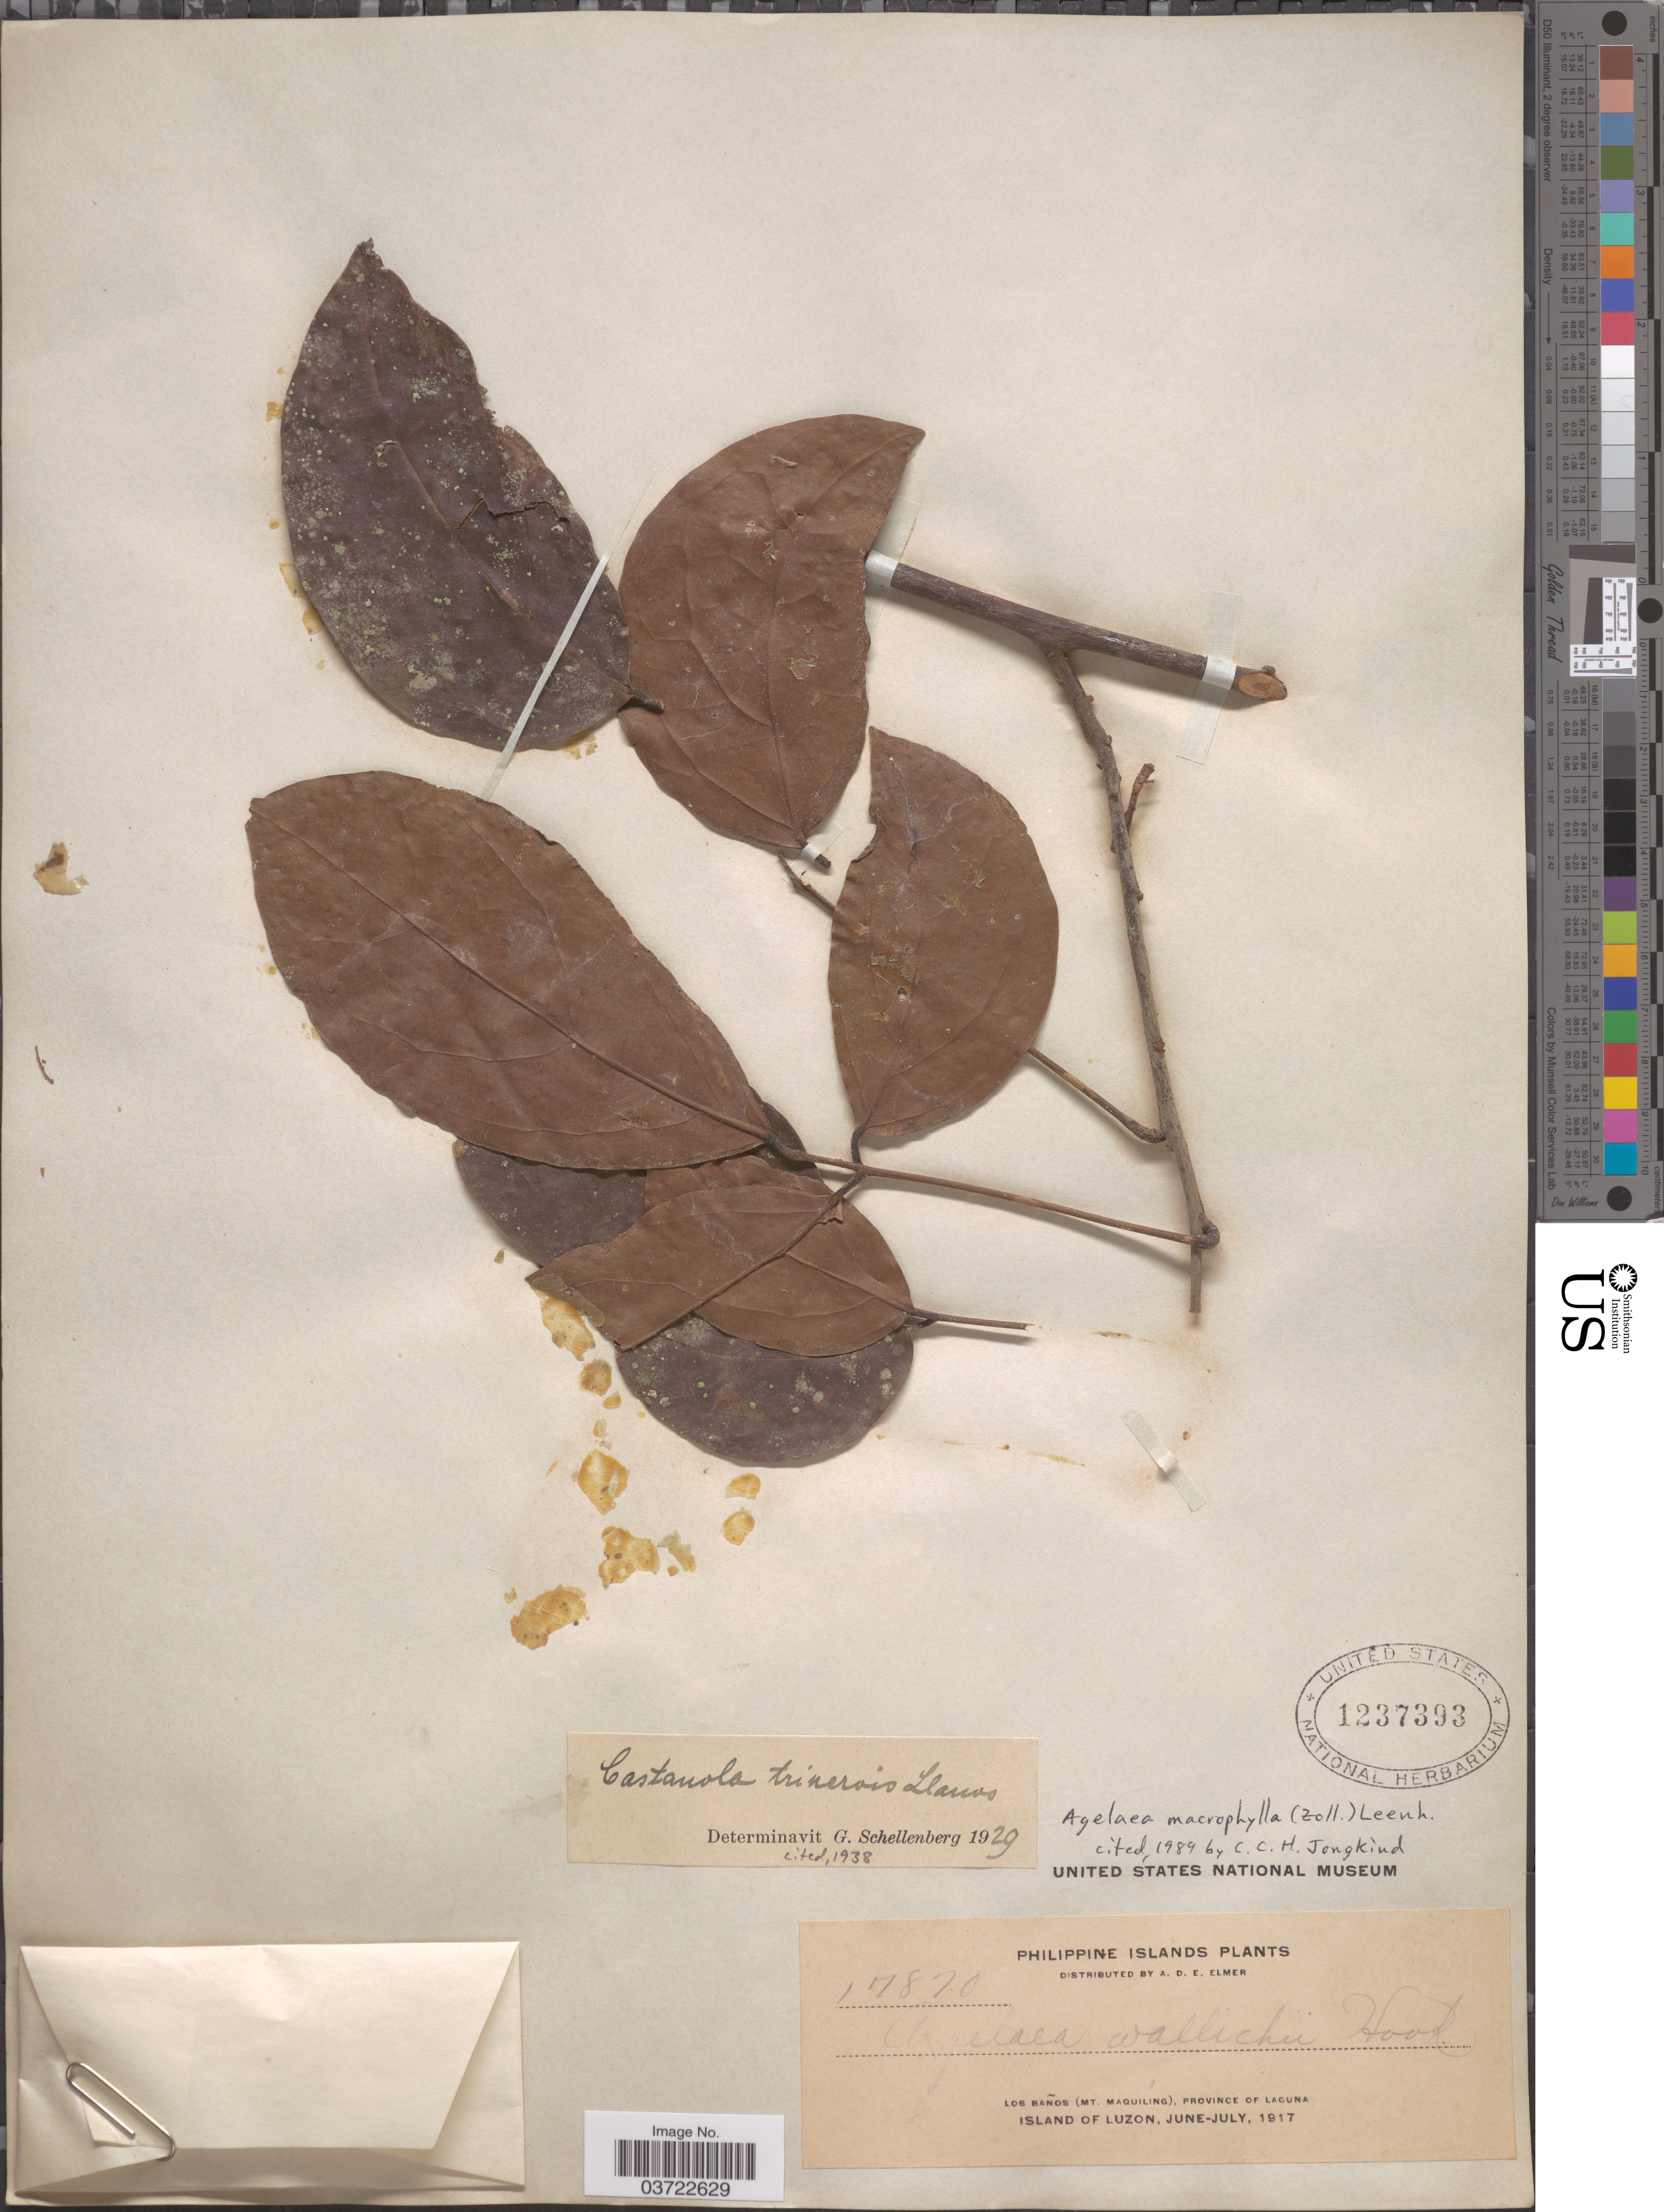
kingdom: Plantae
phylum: Tracheophyta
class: Magnoliopsida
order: Oxalidales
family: Connaraceae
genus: Agelaea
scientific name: Agelaea trinervis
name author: (Llanos) Merr.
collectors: A. D. E. Elmer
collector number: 17870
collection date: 1917-06/1917-07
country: Philippines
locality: Philippine Islands. Los Baños (Mt. Maquiling), Province of Laguna, Island of Luzon.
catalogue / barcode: US 1237393